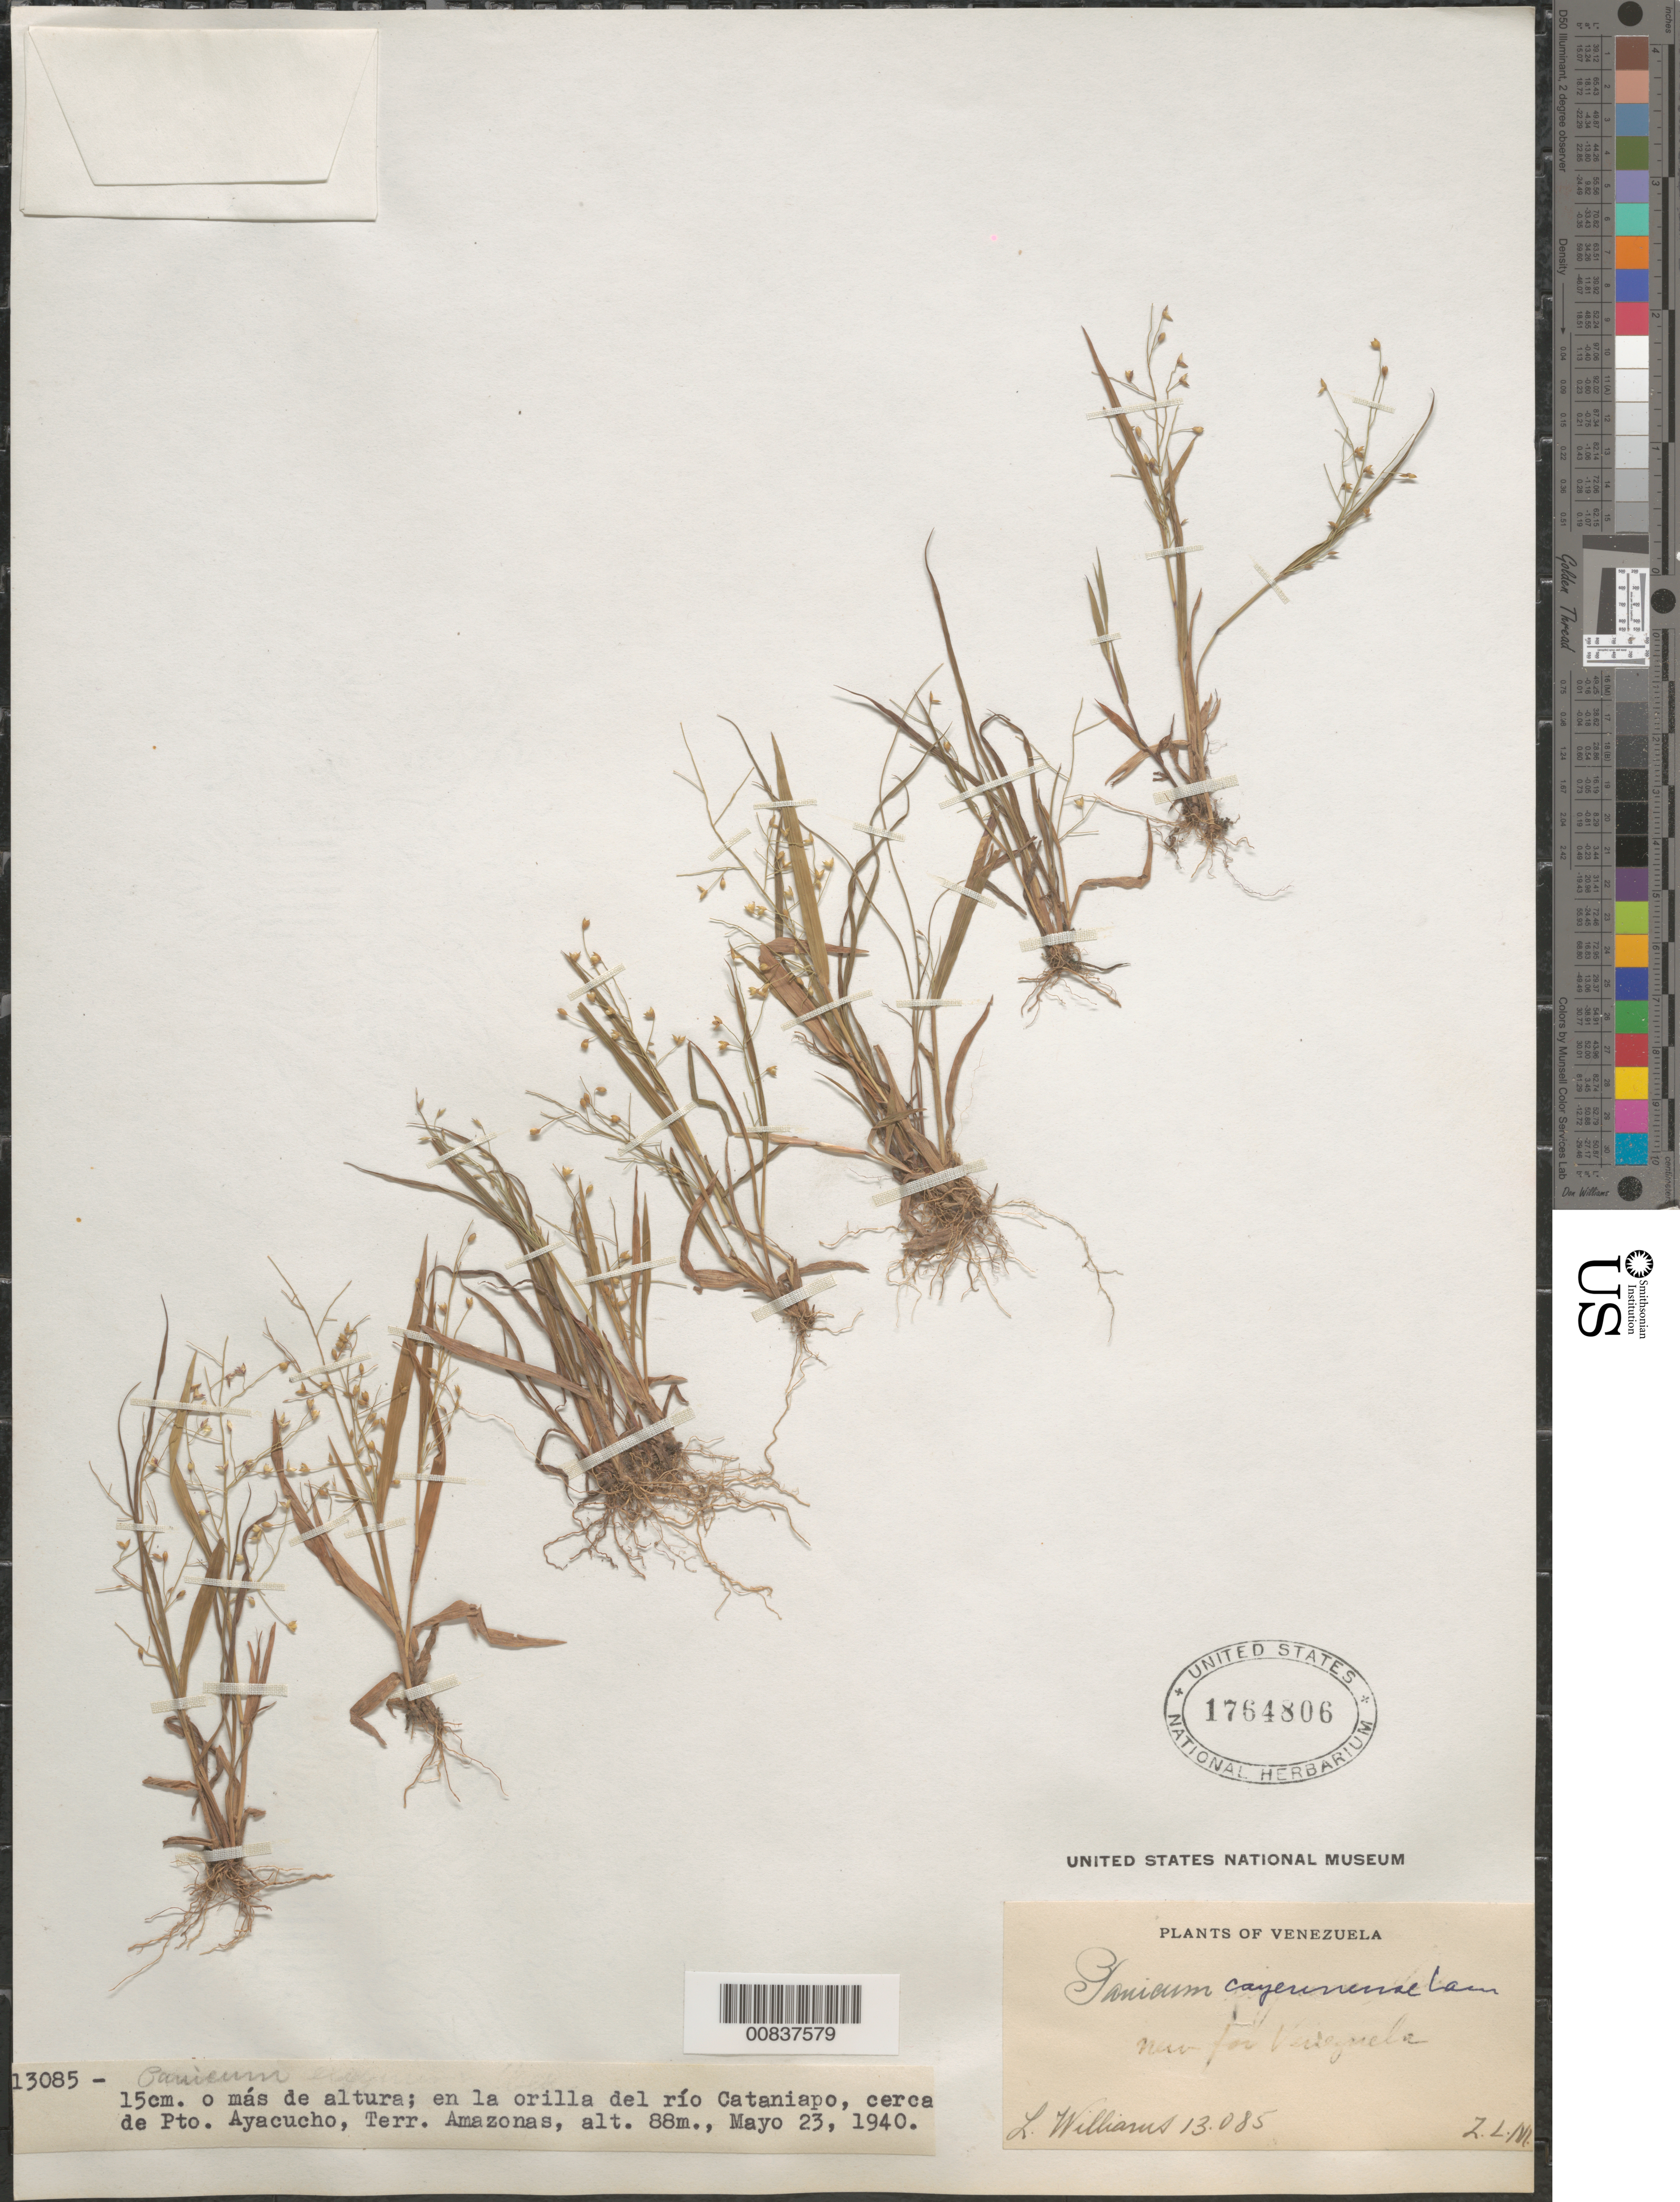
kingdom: Plantae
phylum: Tracheophyta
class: Liliopsida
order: Poales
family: Poaceae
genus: Panicum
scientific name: Panicum cayennense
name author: Lam.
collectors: Ll. Williams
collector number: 13085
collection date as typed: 23-May-40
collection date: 1940-05-23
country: Venezuela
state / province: Amazonas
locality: Puerto Ayacucho, Río Cataniapo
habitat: River edge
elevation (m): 88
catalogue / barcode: US 1764806